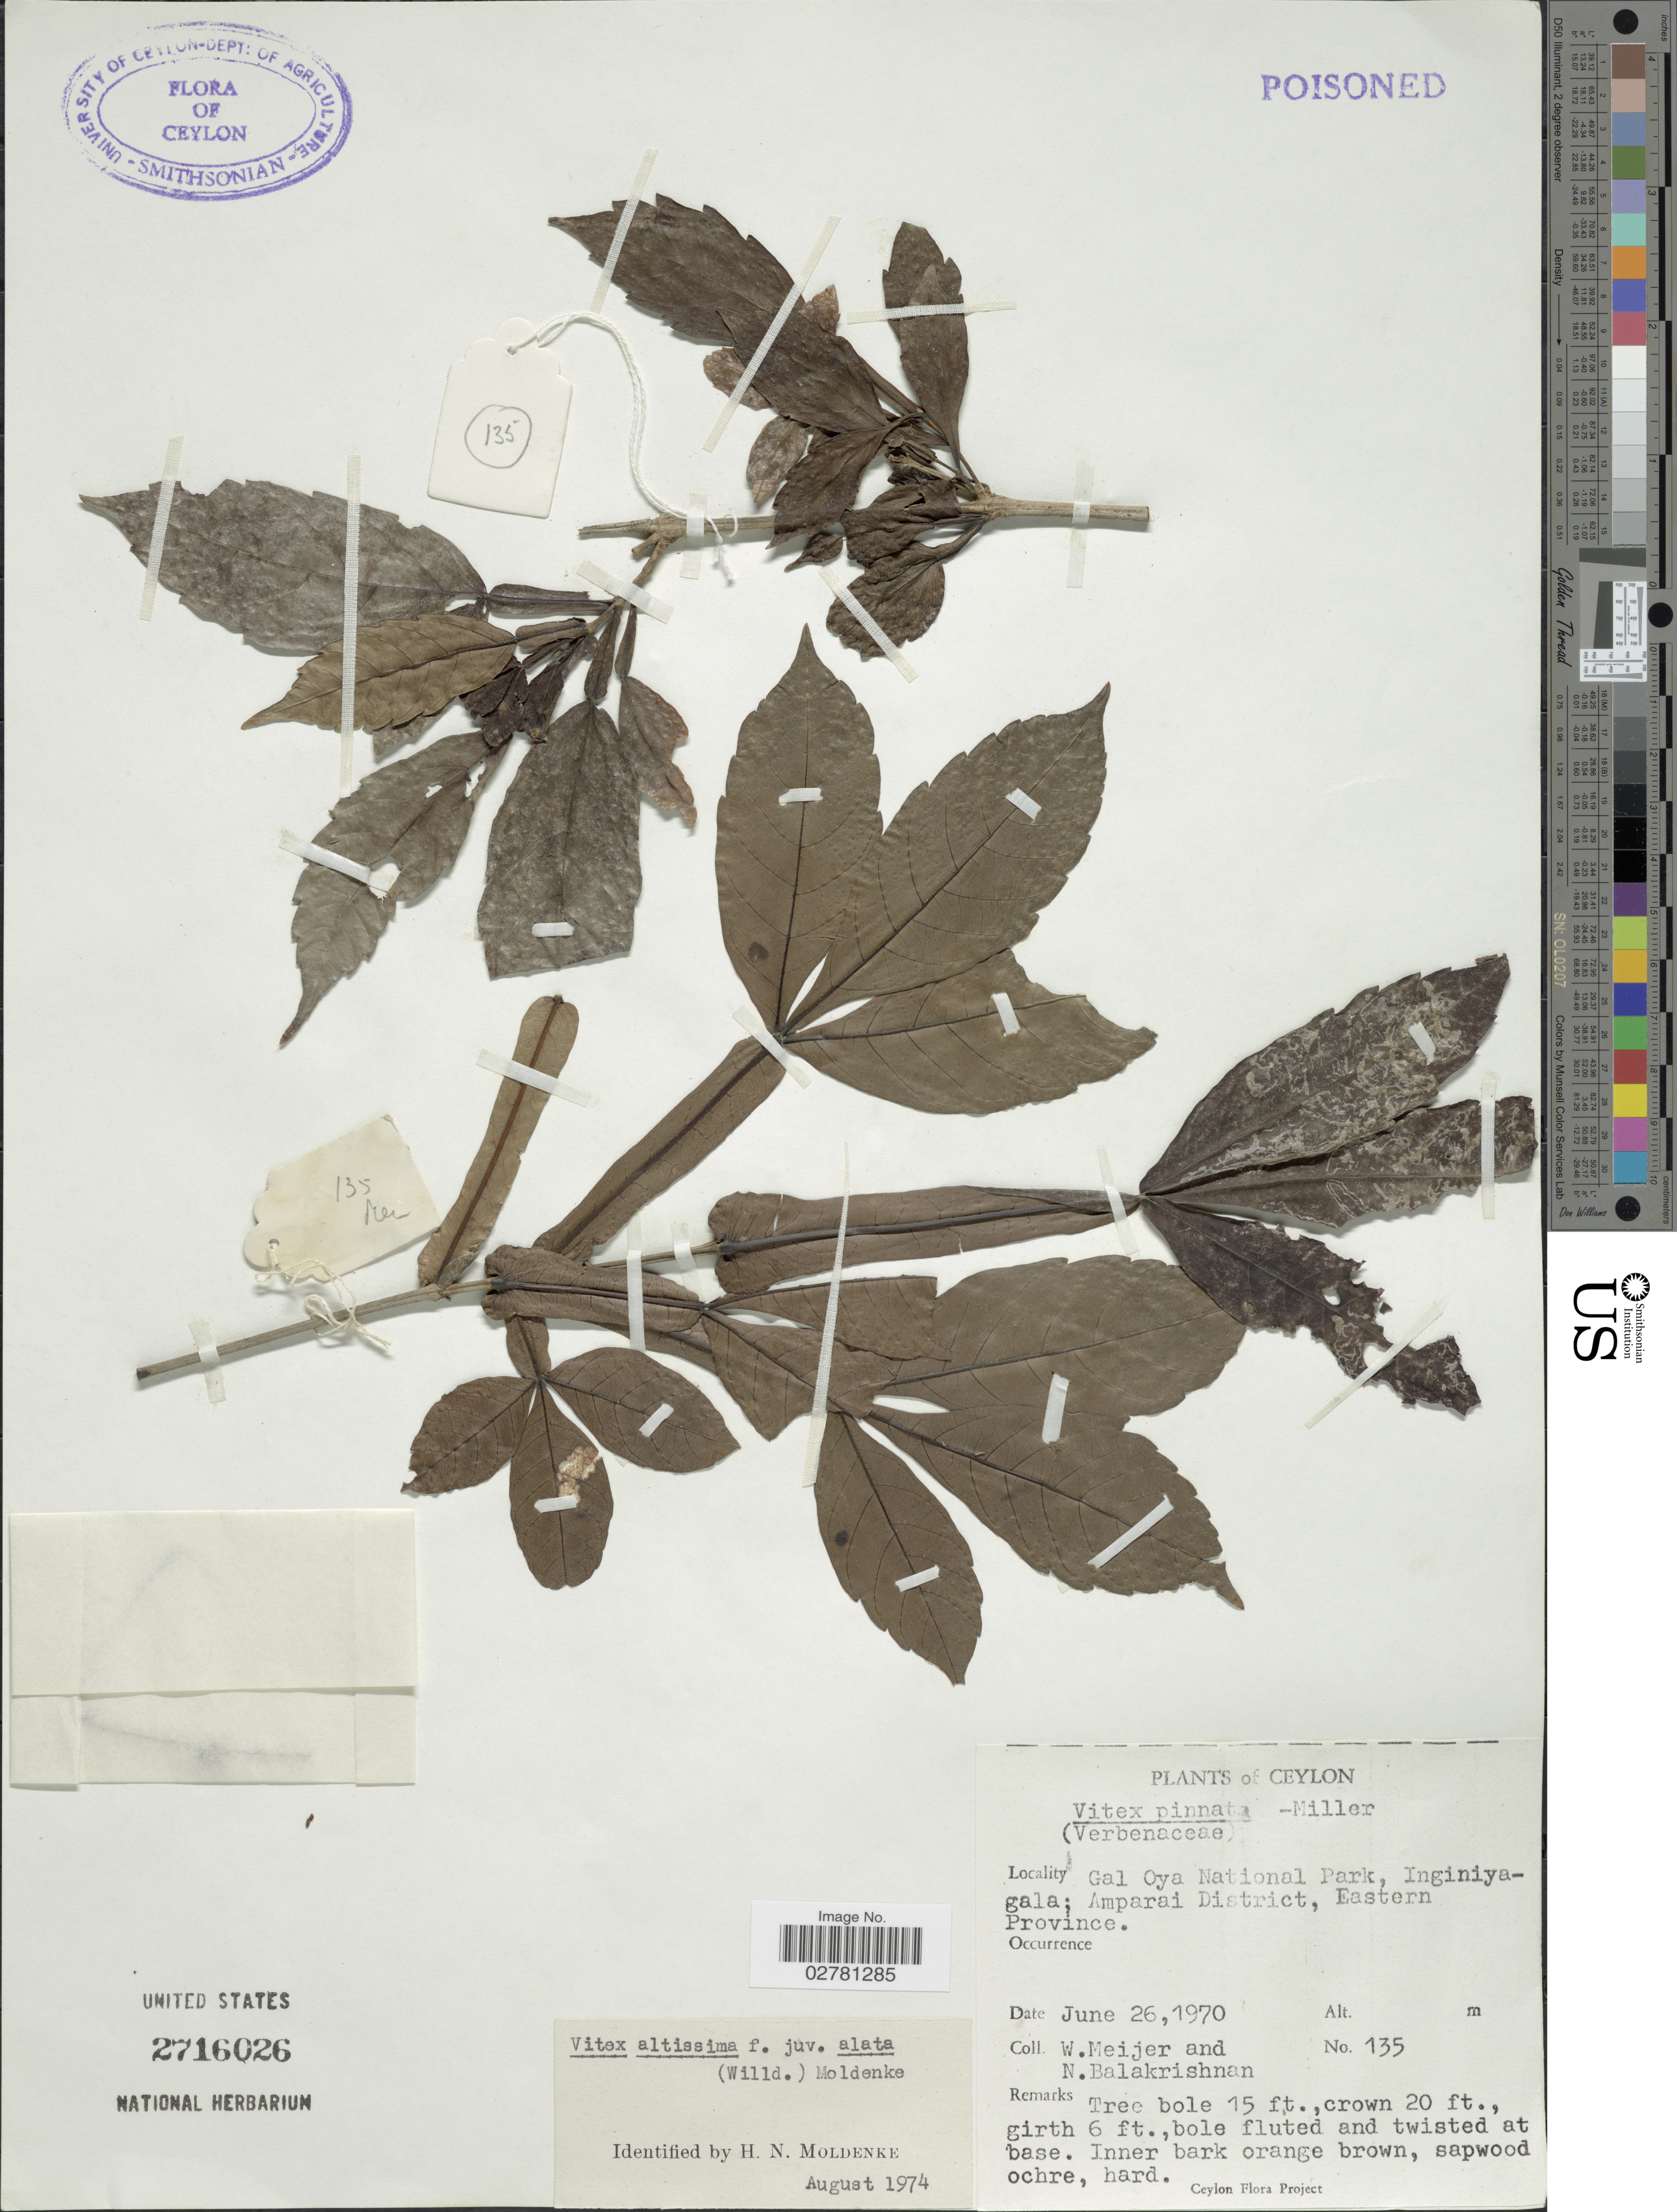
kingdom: Plantae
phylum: Tracheophyta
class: Magnoliopsida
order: Lamiales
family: Lamiaceae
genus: Vitex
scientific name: Vitex altissima f. alata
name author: (Willd.) Moldenke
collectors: W. Meijer & N. Balakrishnan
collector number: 135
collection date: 1970-06-26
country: Sri Lanka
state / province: Eastern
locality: Ceylon. Gal Oya National Park, Inginiyagala; Amparai District.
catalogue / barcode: US 2716026